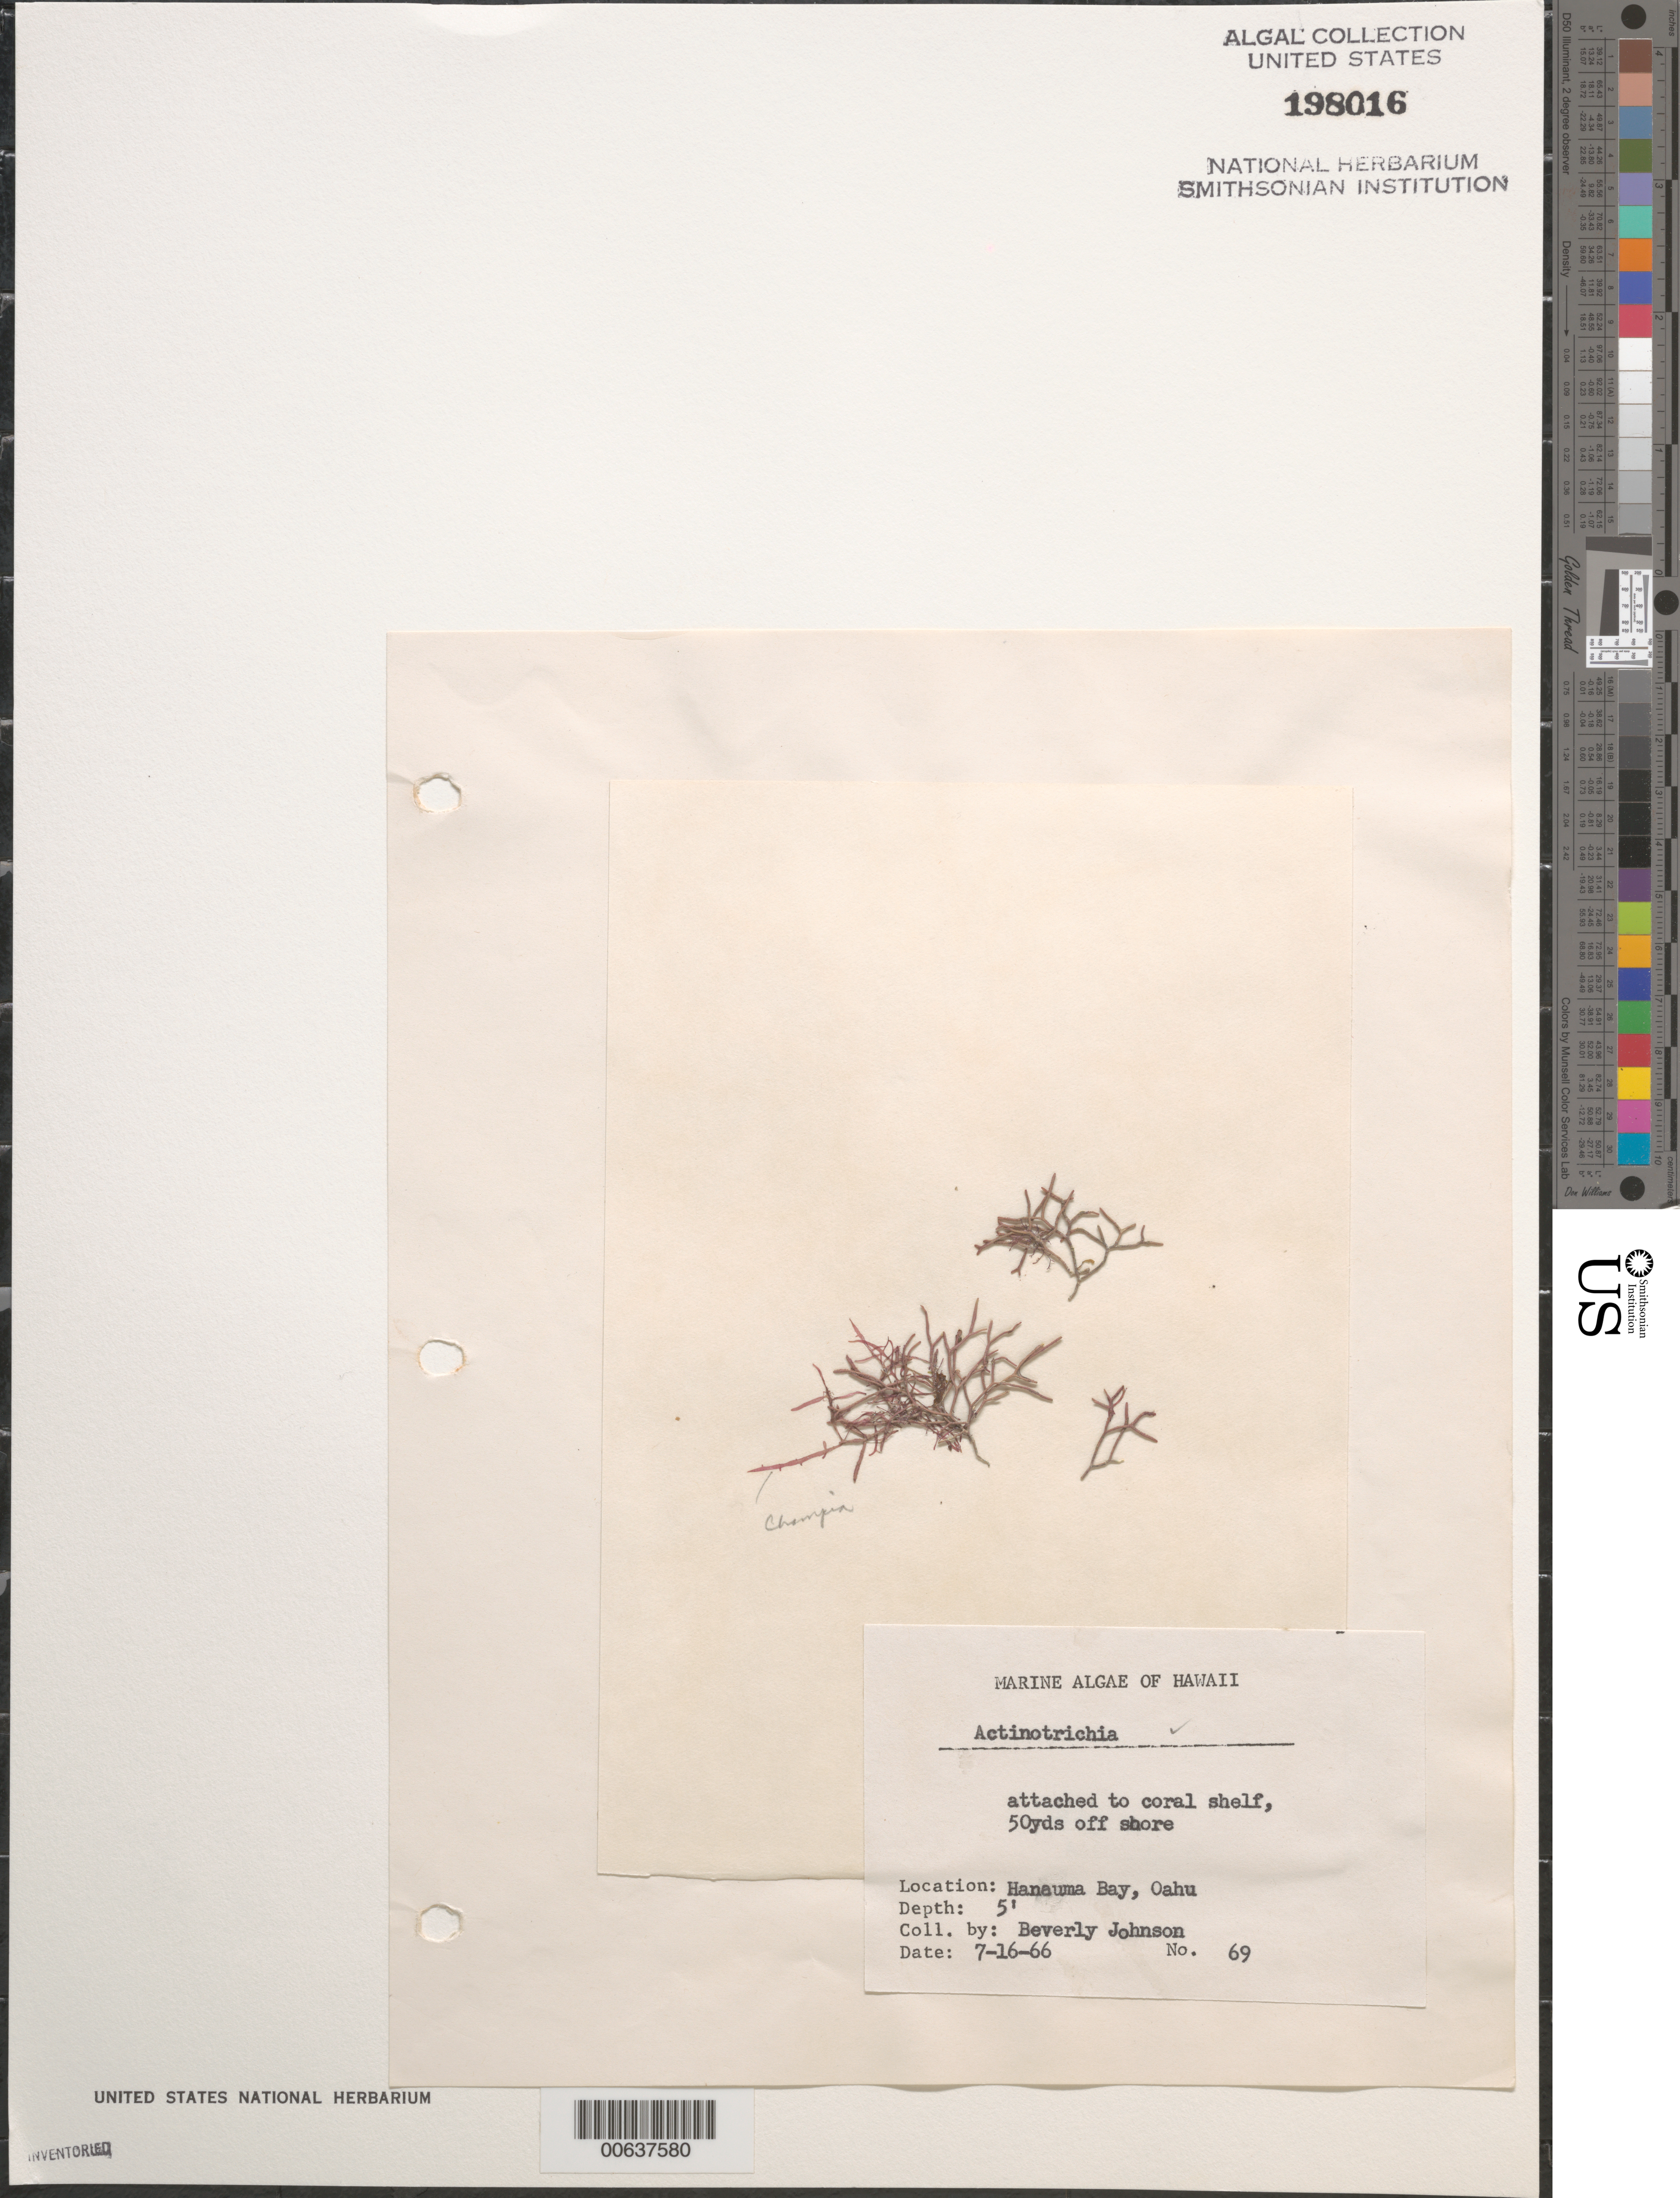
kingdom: Plantae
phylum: Rhodophyta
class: Florideophyceae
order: Nemaliales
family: Galaxauraceae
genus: Actinotrichia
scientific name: Actinotrichia sp.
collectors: B. Johnson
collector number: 69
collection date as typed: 16 Jul 1966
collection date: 1966-07-16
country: United States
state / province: Hawaii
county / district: Honolulu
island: Oahu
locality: Hanauma Bay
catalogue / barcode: US 198016